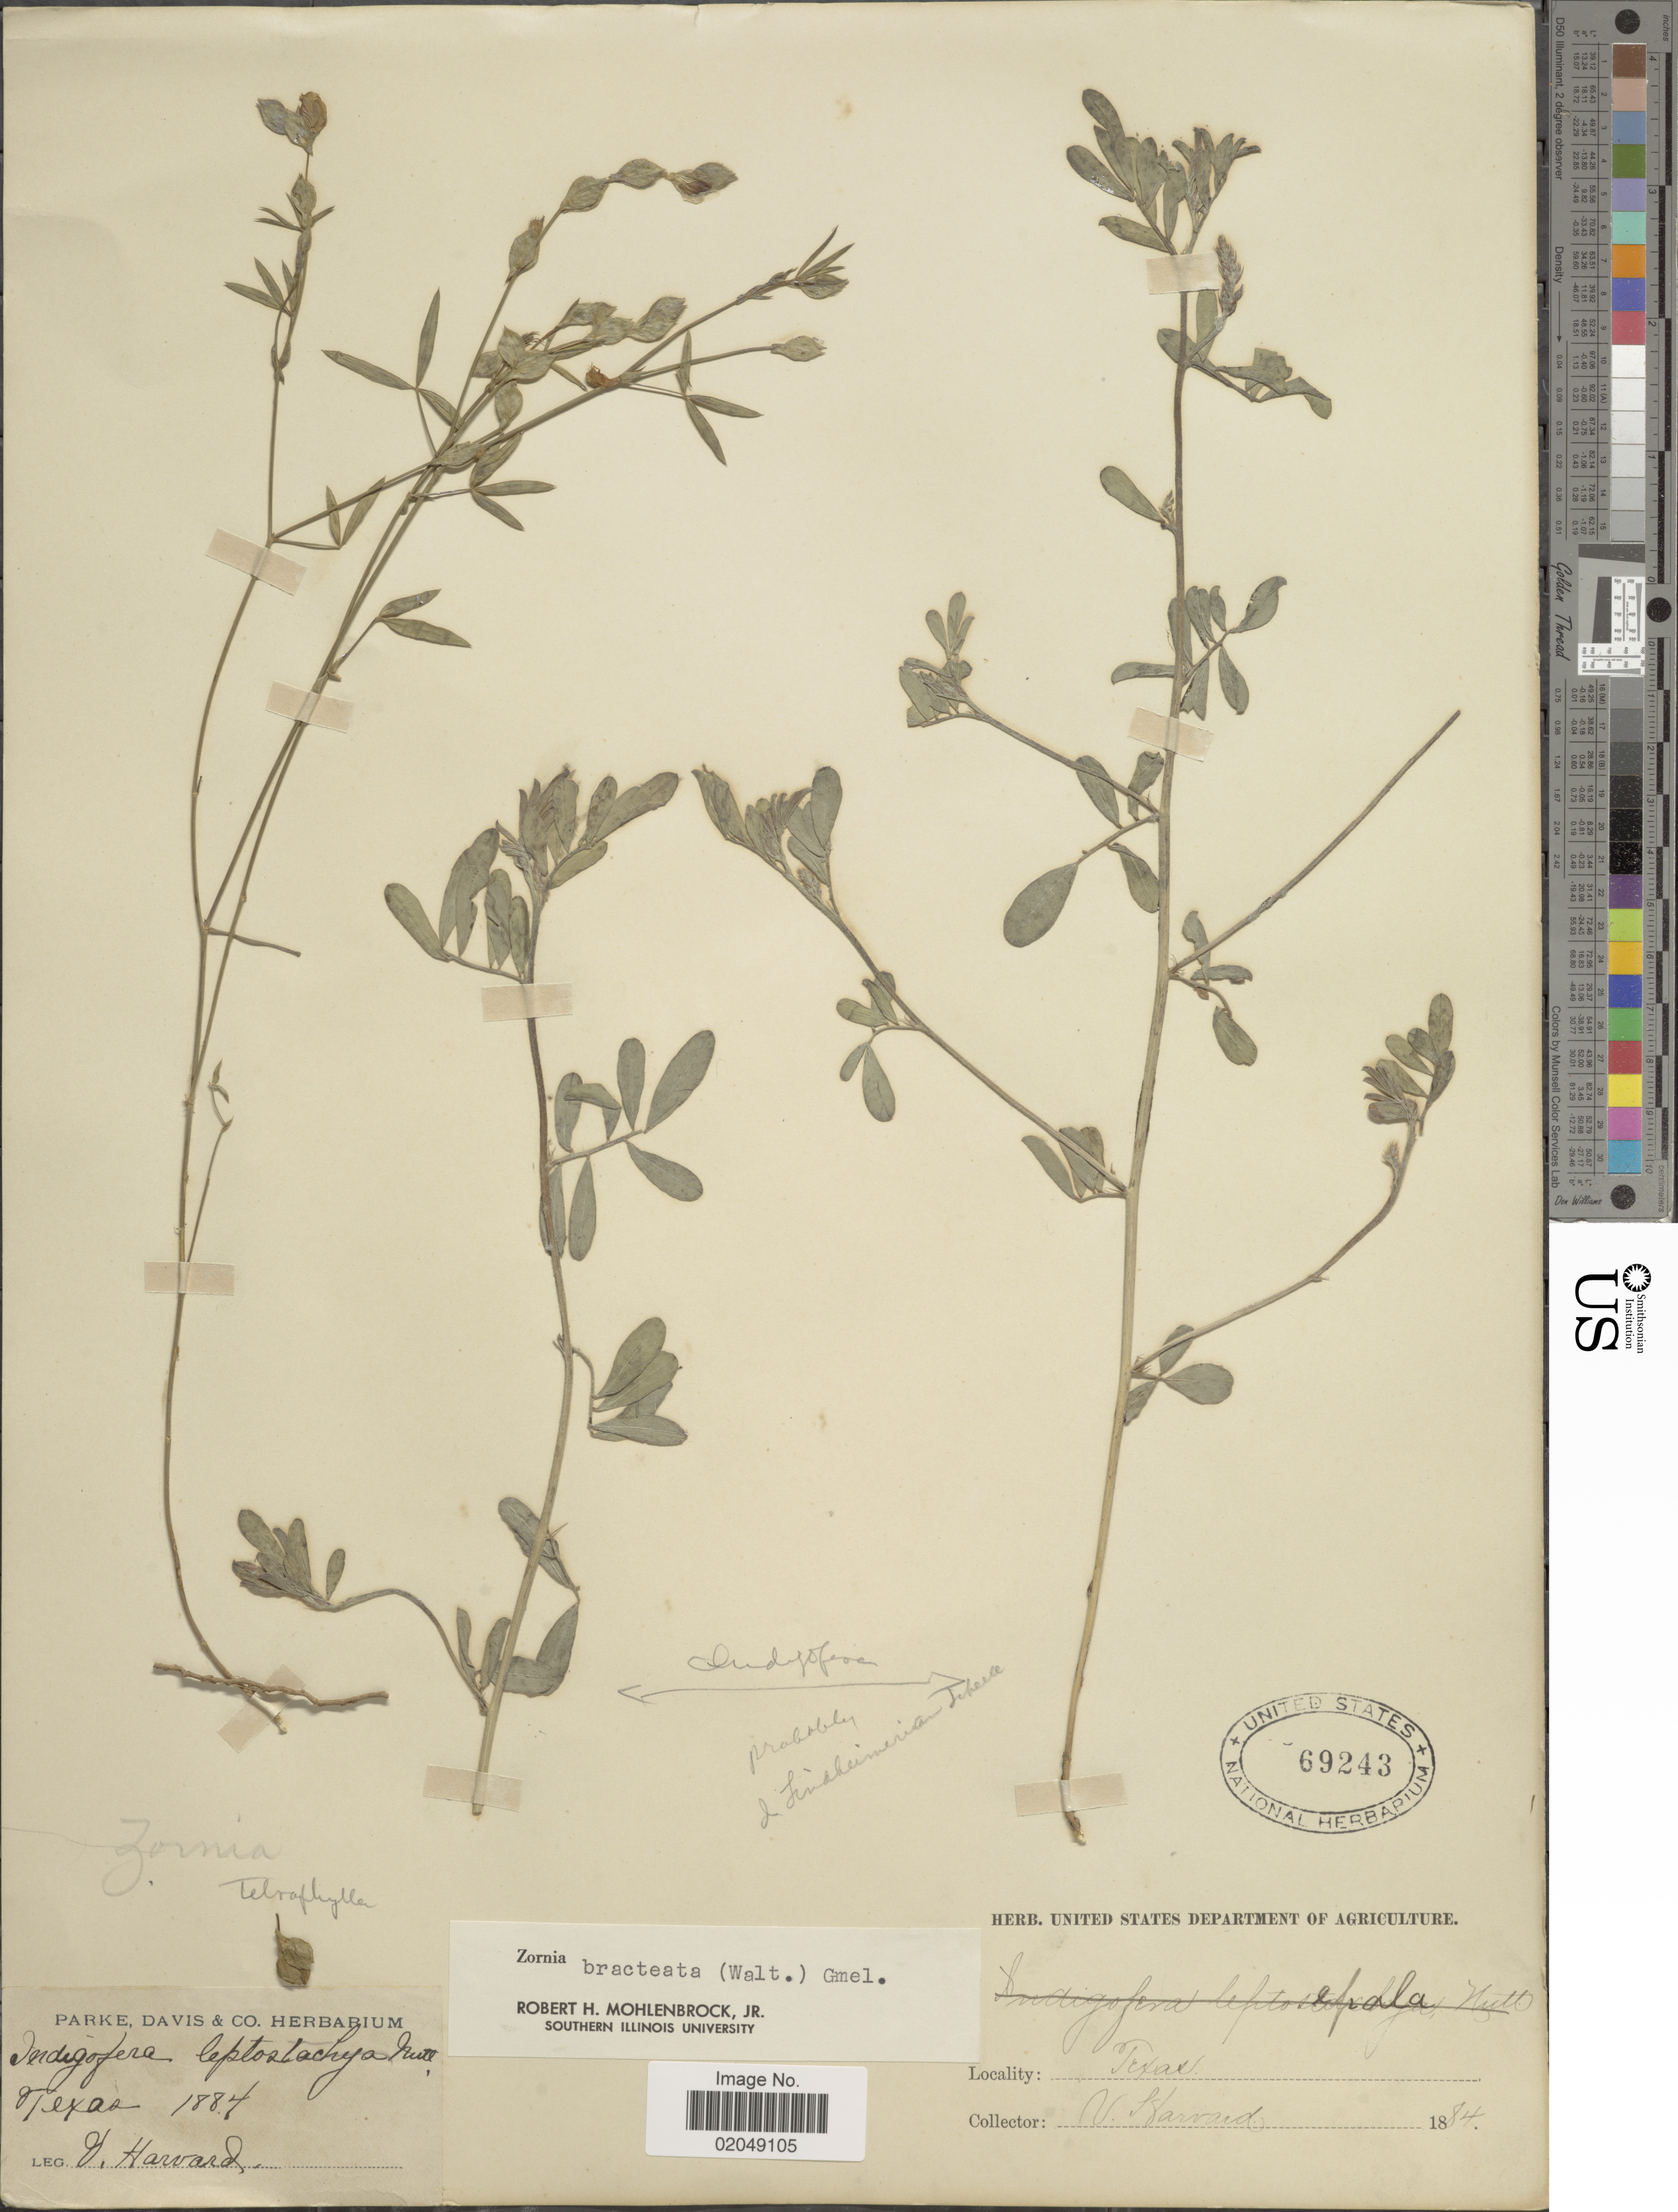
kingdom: Plantae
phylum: Tracheophyta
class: Magnoliopsida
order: Fabales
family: Fabaceae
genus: Zornia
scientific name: Zornia bracteata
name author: J.F. Gmel.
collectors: V. Havard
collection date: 1884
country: United States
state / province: Texas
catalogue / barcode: US 69243